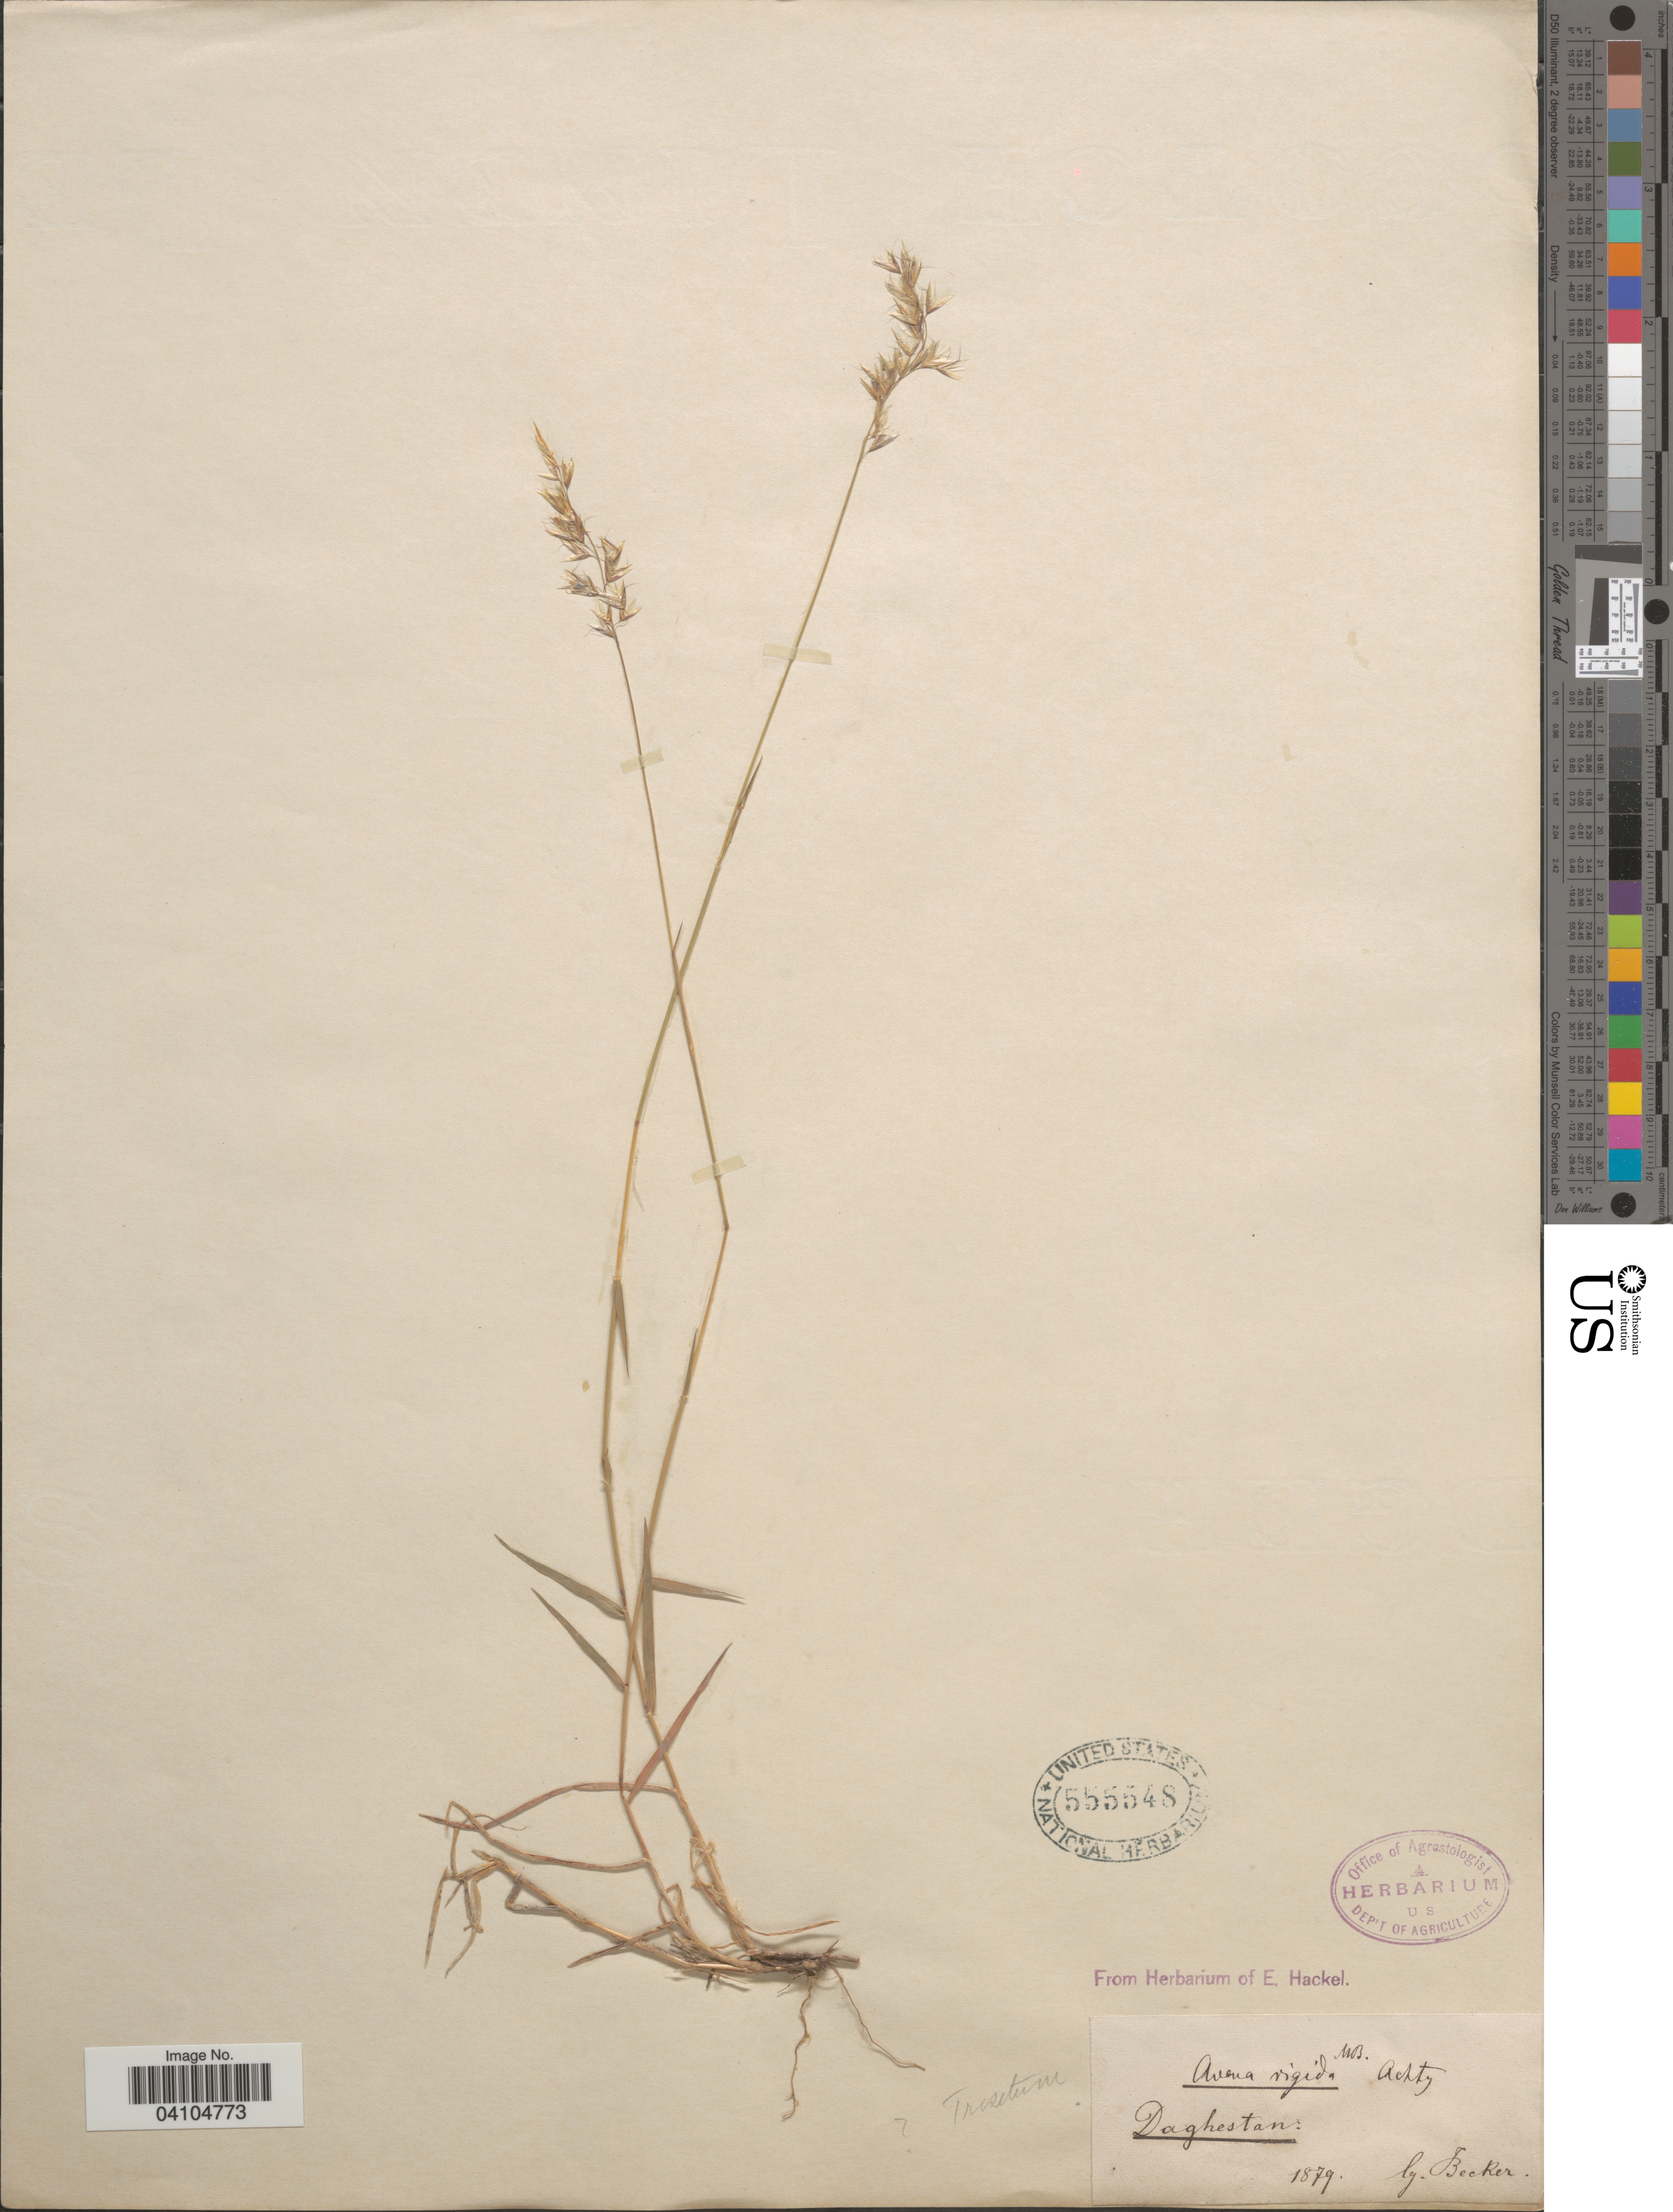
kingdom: Plantae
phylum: Tracheophyta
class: Liliopsida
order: Poales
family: Poaceae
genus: Acrospelion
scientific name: Acrospelion rigidum ined.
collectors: -. Becker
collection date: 1879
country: Russian Federation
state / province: Dagestan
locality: Daghestan.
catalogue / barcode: US 555548